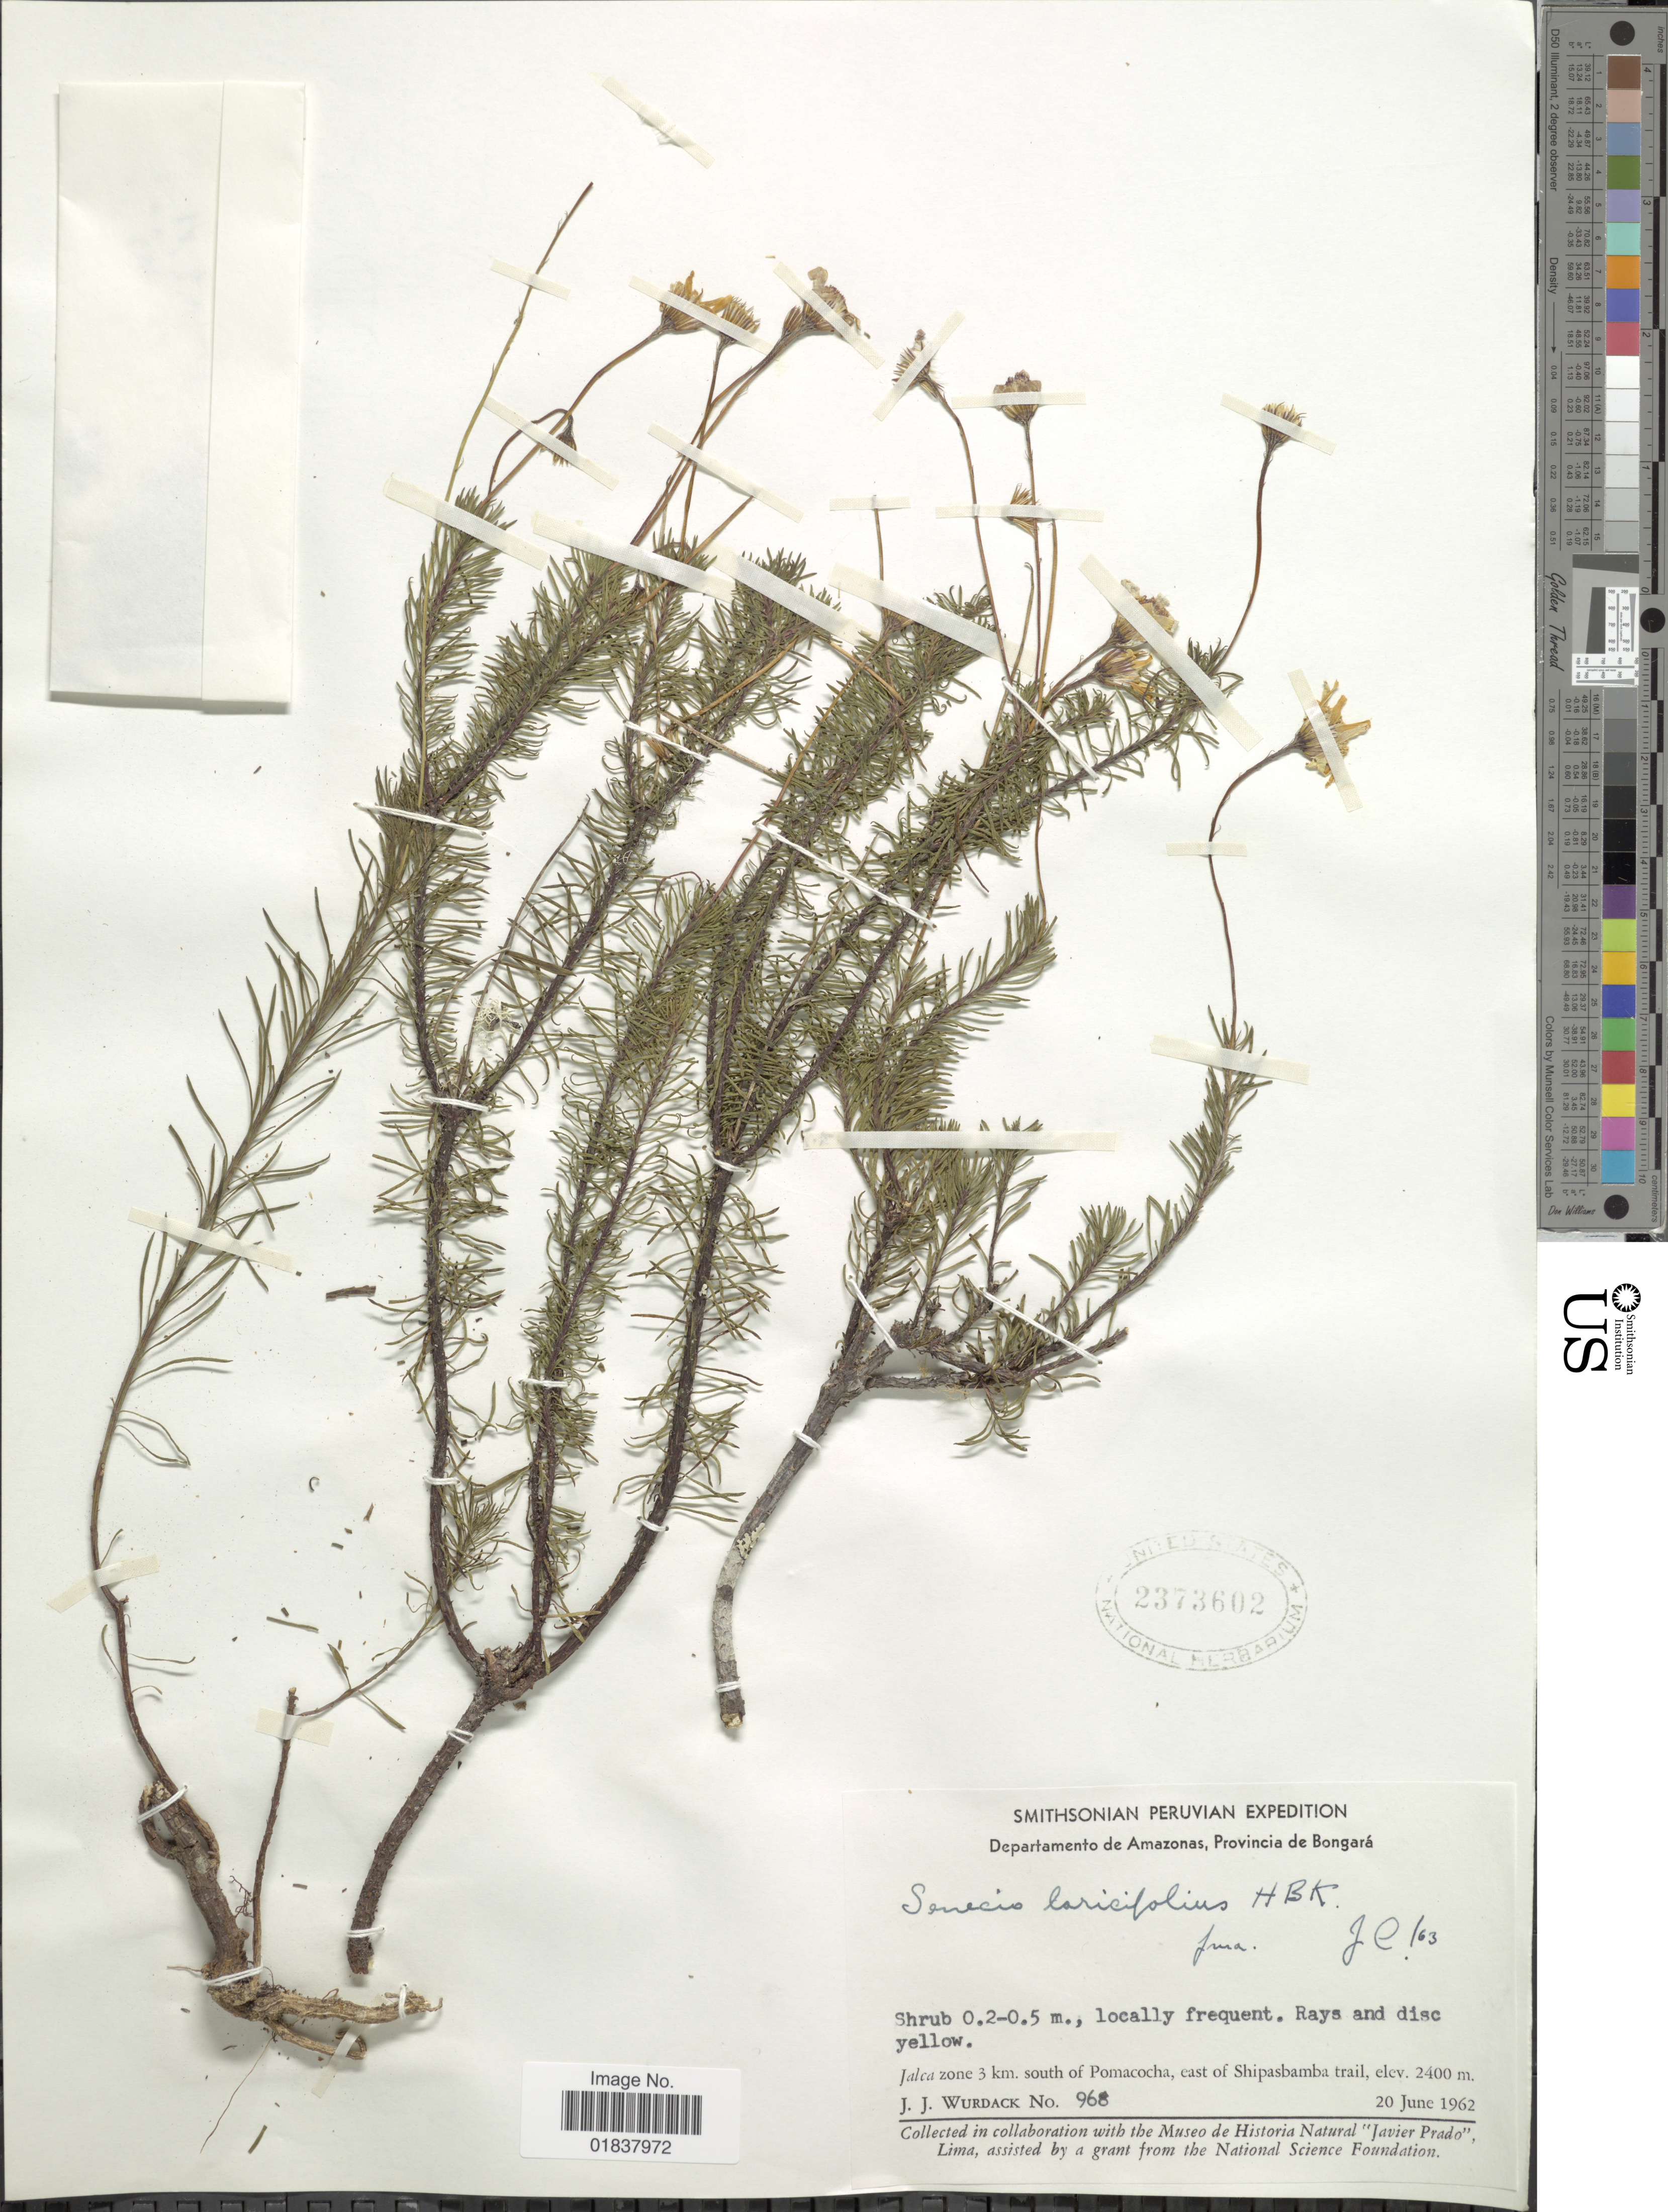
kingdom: Plantae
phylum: Tracheophyta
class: Magnoliopsida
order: Asterales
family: Asteraceae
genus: Senecio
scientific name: Senecio laricifolius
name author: Kunth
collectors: J. J. Wurdack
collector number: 968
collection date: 1962-06-20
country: Peru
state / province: Amazonas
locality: Provincia de Bongara, Julca zone 3 km south of Pomacocha, east of Shipasbamba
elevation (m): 2400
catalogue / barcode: US 2373602